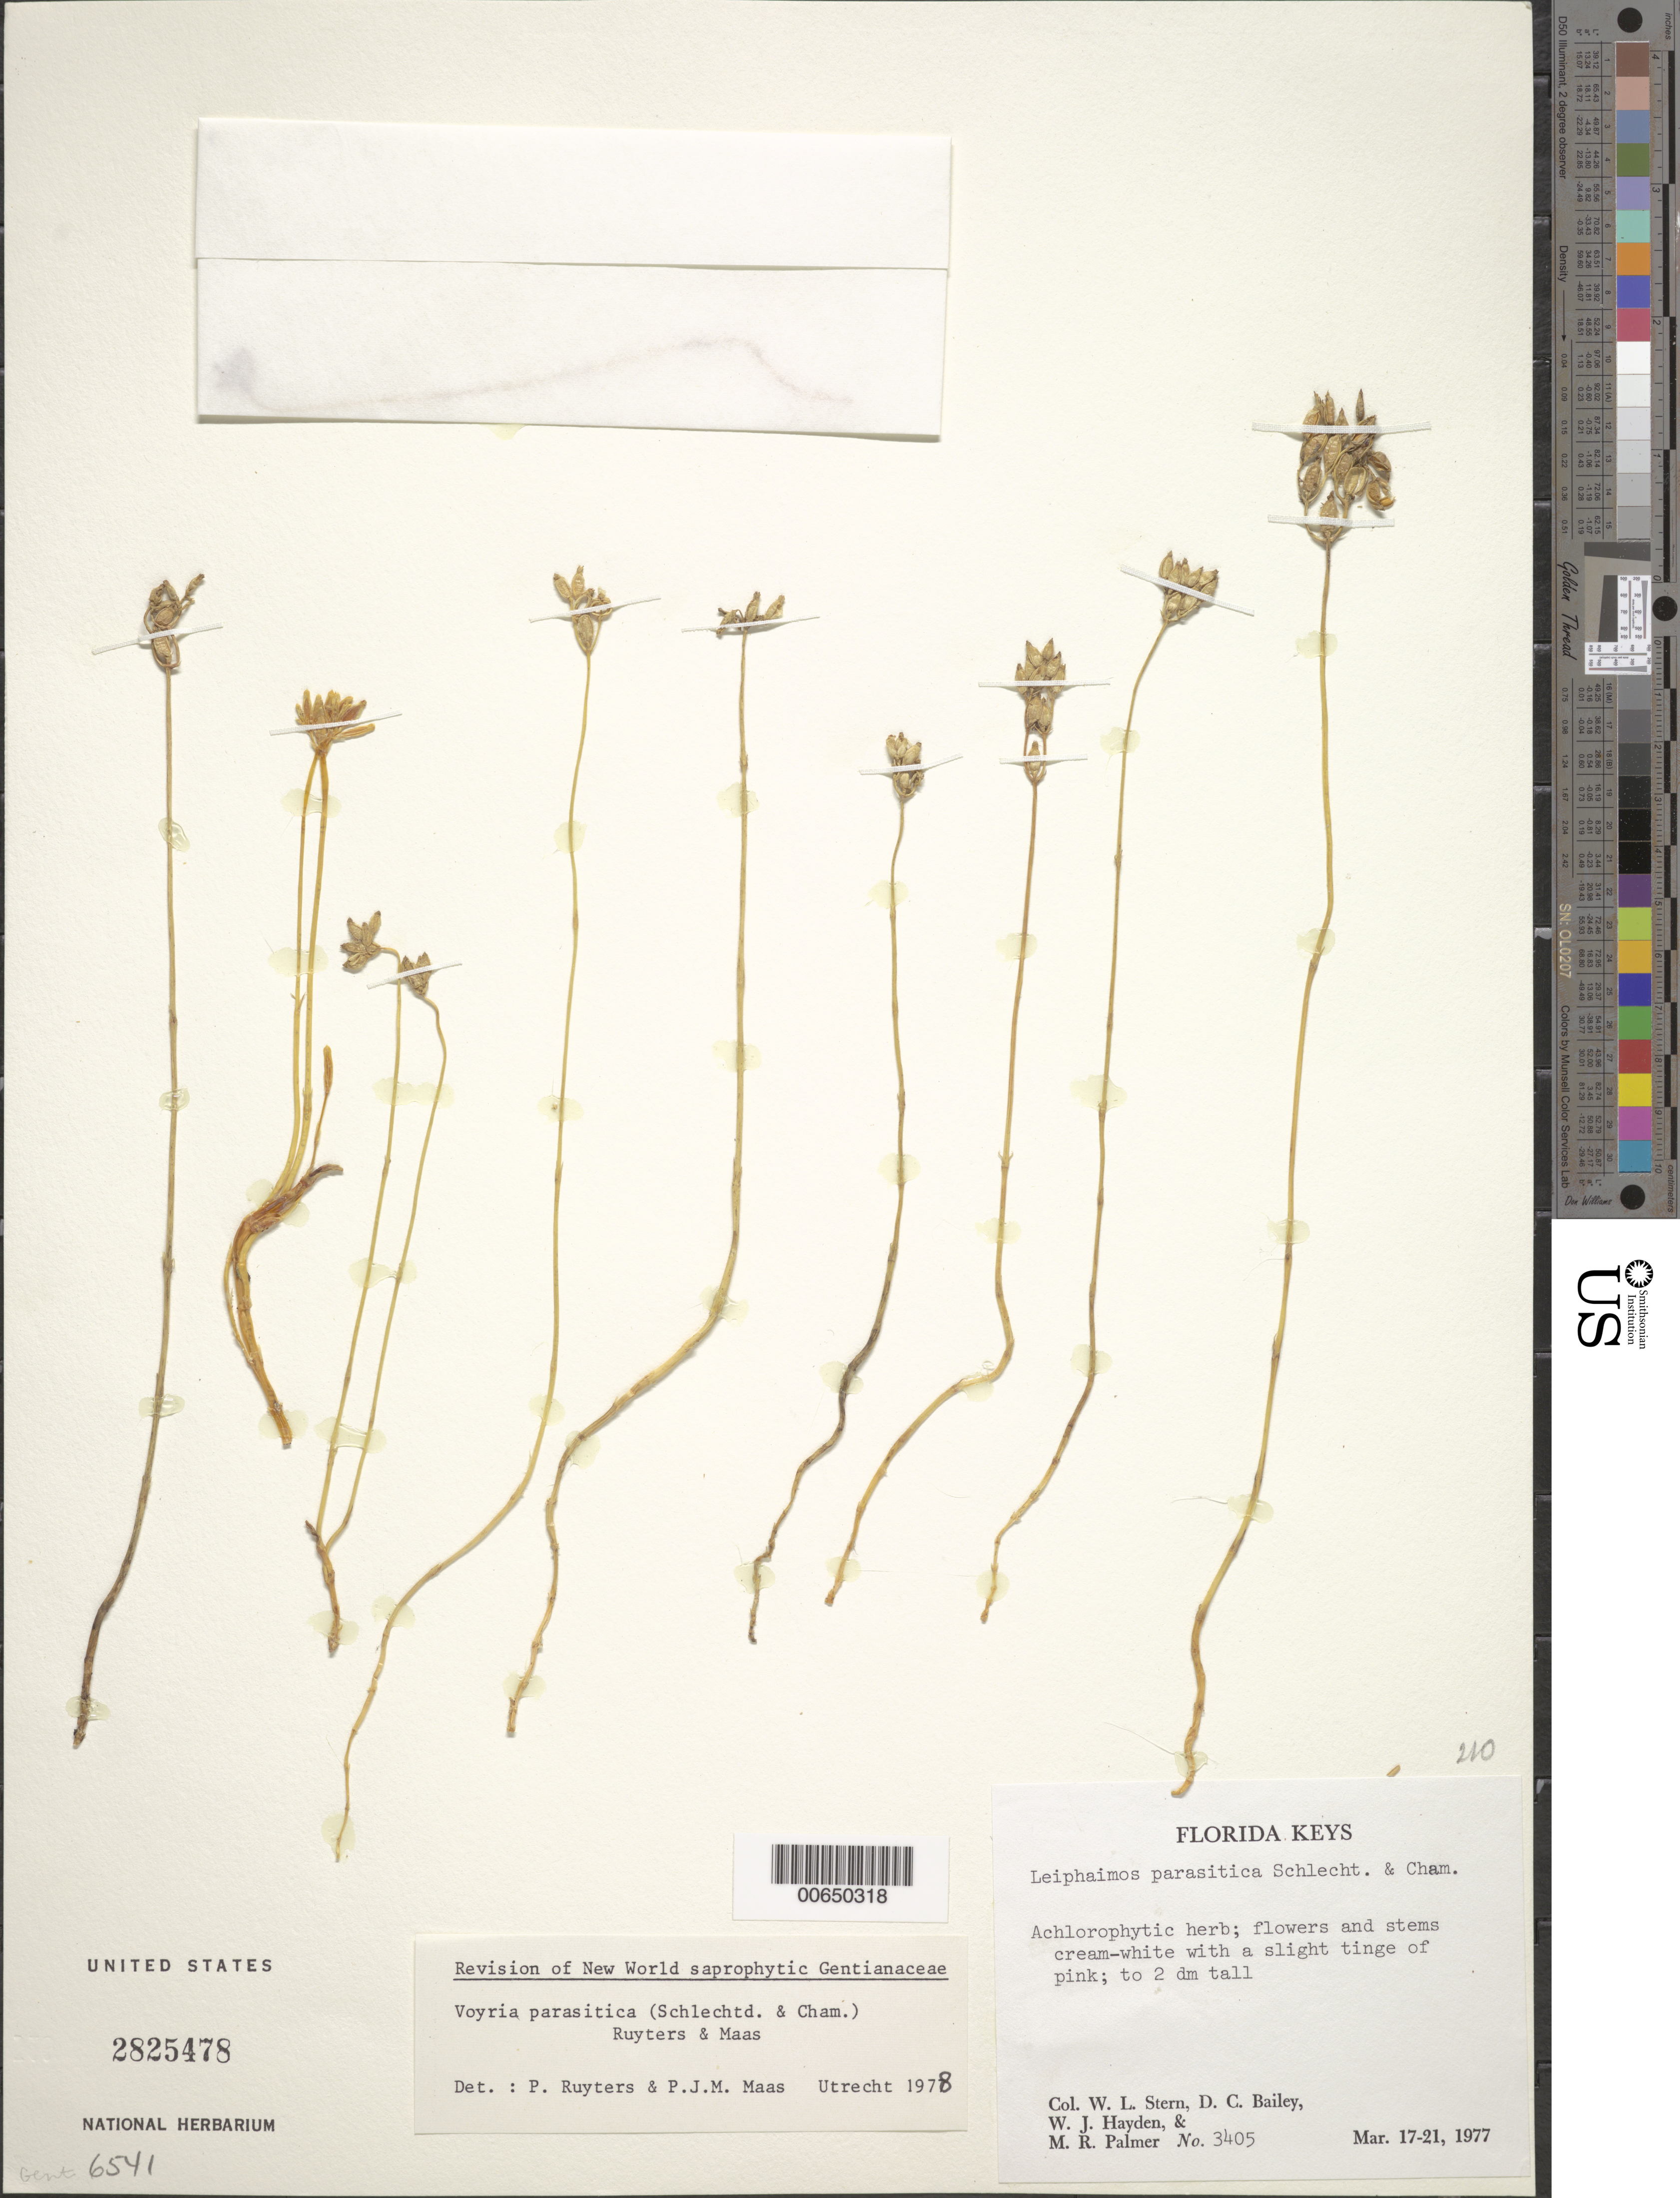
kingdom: Plantae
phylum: Tracheophyta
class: Magnoliopsida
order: Gentianales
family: Gentianaceae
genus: Voyria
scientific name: Voyria parasitica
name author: (Schltdl. & Cham.) Ruyters & Maas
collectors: W. L. Stern, D. C. Bailey, W. Hayden & M. R. Palmer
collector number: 3405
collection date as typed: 17 Mar 1977 to 21 Mar 1977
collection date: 1977-03-17/1977-03-21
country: United States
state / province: Florida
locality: Florida Keys,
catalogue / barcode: US 2825478